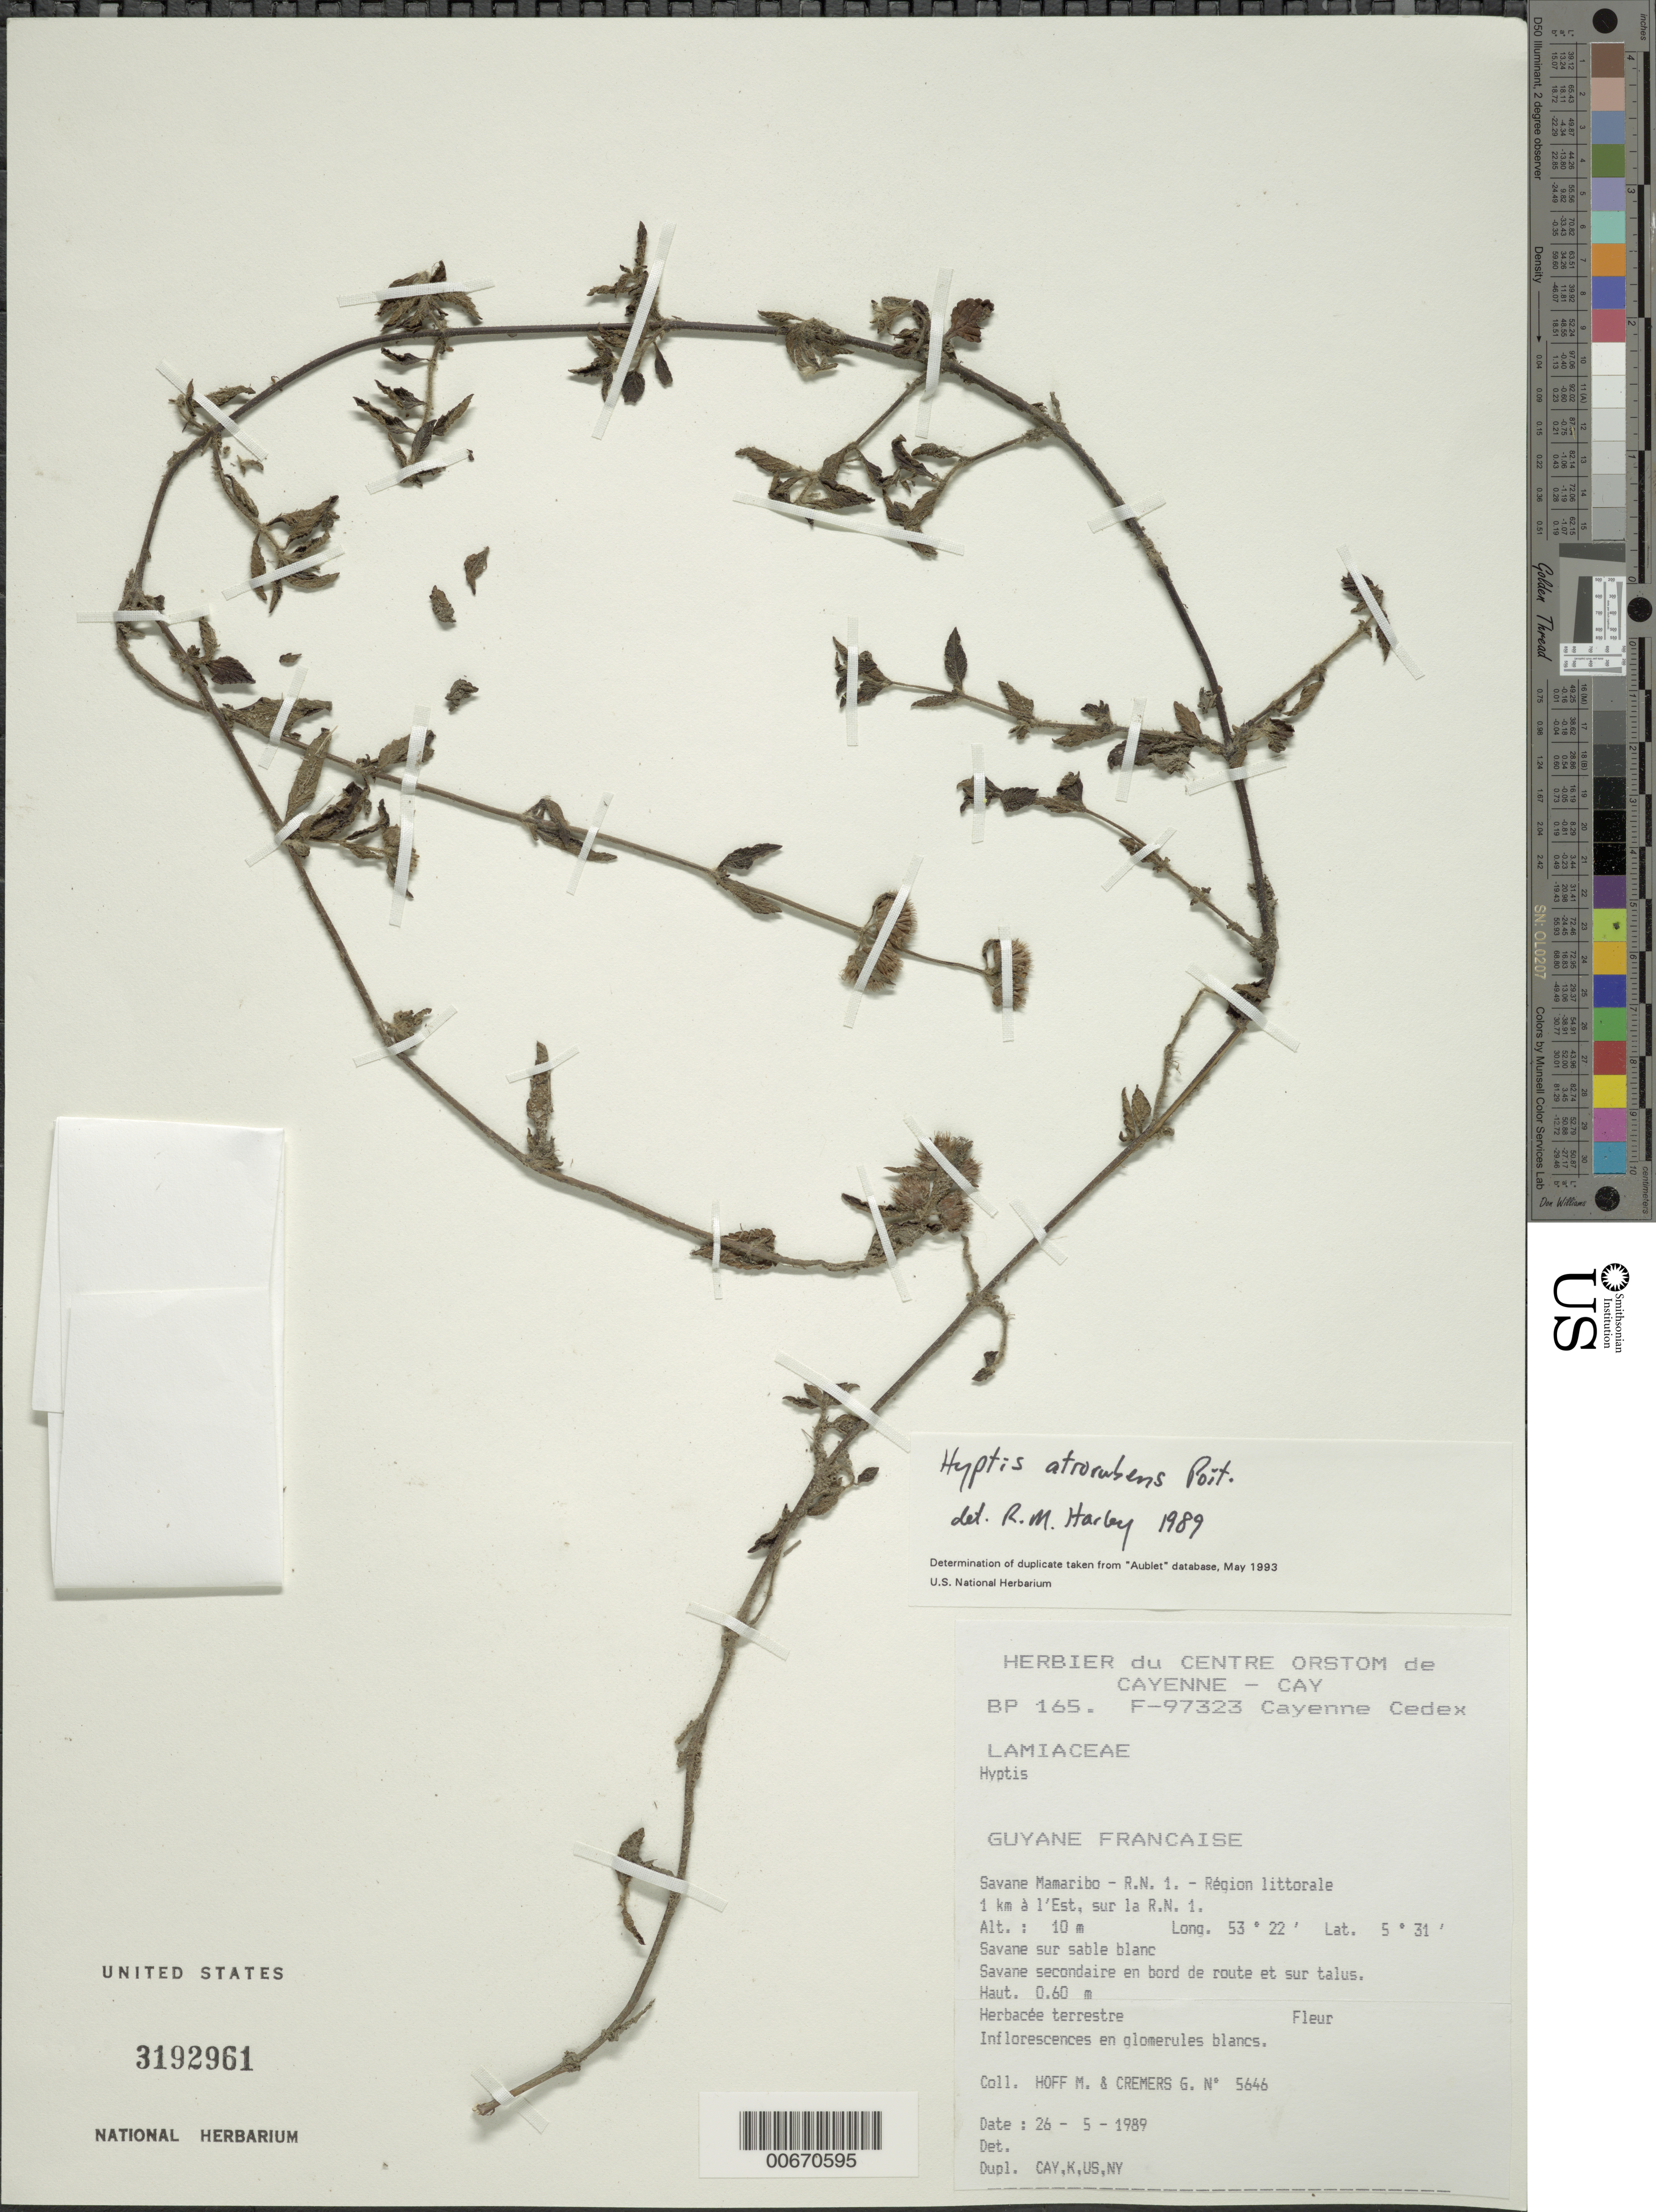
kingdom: Plantae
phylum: Tracheophyta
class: Magnoliopsida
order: Lamiales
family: Lamiaceae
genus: Hyptis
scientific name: Hyptis atrorubens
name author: Poit.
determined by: Harley, R. M.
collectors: M. Hoff & G. Cremers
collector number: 5646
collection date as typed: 26-May-89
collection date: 1989-05-26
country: French Guiana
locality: Savane Mamaribo, R.N. 1, 1 km a l'Est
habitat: Savannah on white sand, secondry savannah on the side of road and on "talus"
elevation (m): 10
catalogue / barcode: US 3192961